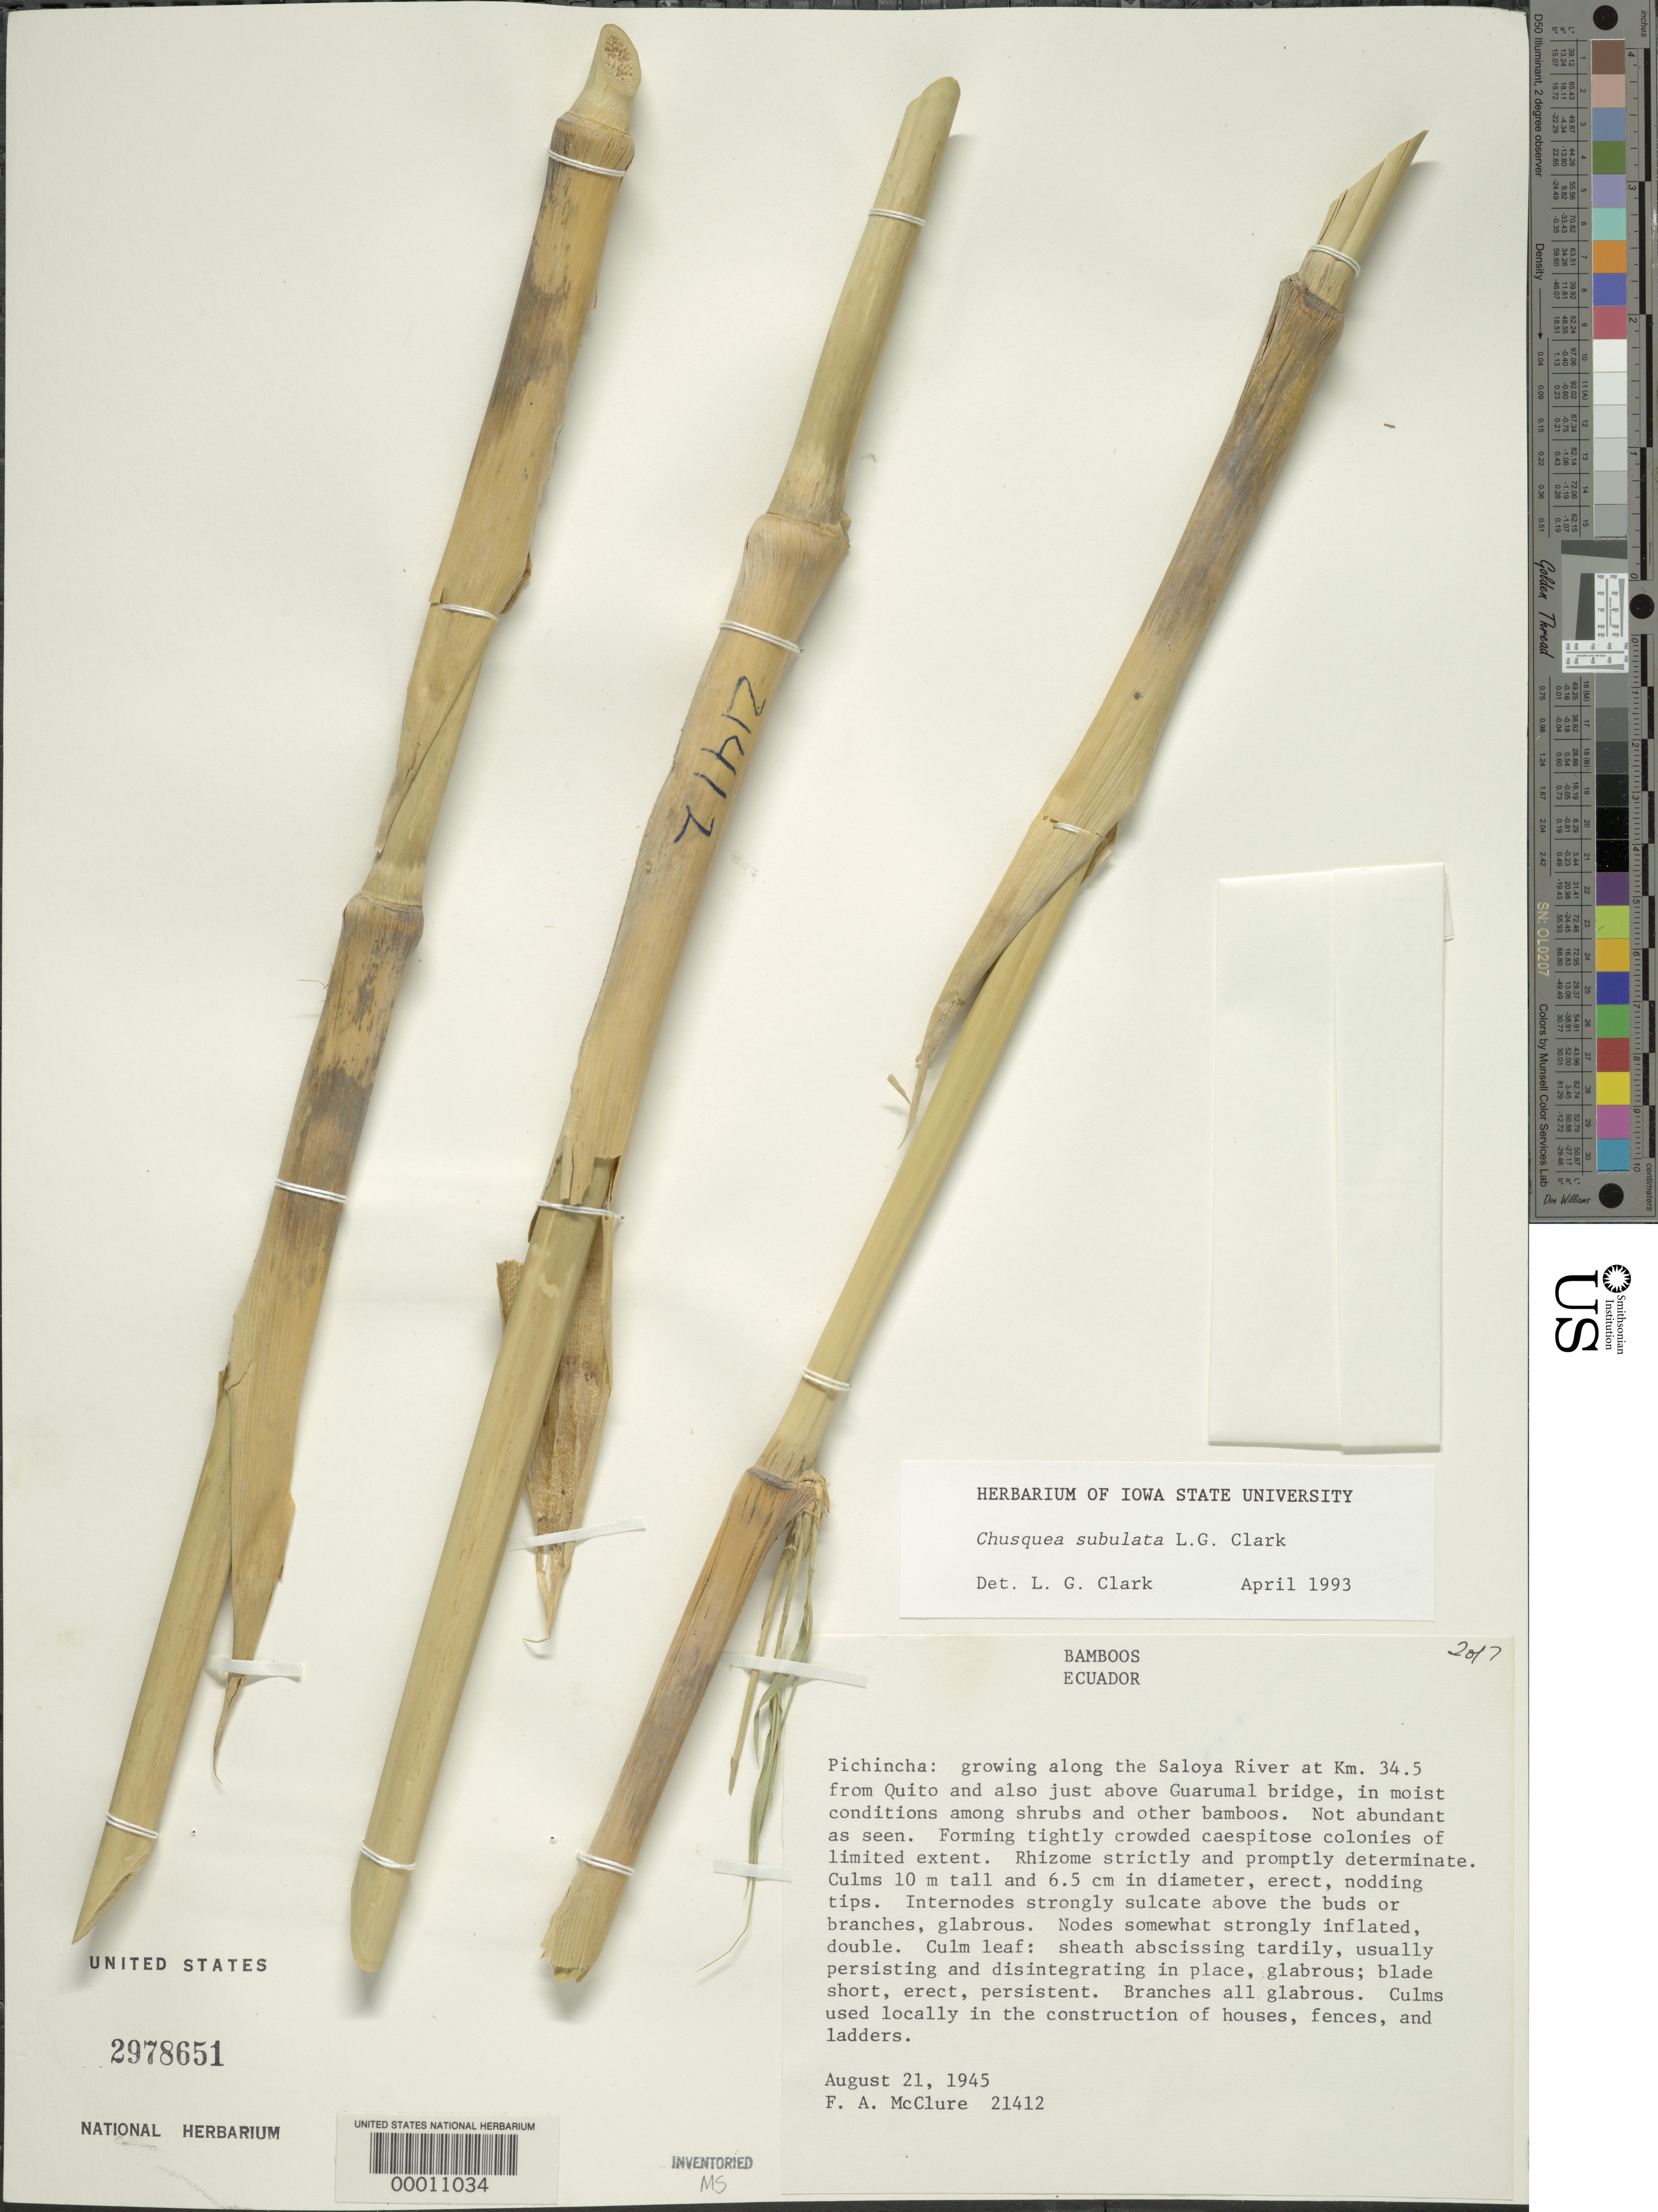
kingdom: Plantae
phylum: Tracheophyta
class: Liliopsida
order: Poales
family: Poaceae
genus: Chusquea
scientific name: Chusquea subulata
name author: L.G. Clark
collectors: F. A. McClure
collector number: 21412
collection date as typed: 21 Aug 1945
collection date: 1945-08-21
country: Ecuador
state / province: Pichincha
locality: Saloya River, quito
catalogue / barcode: US 2978651